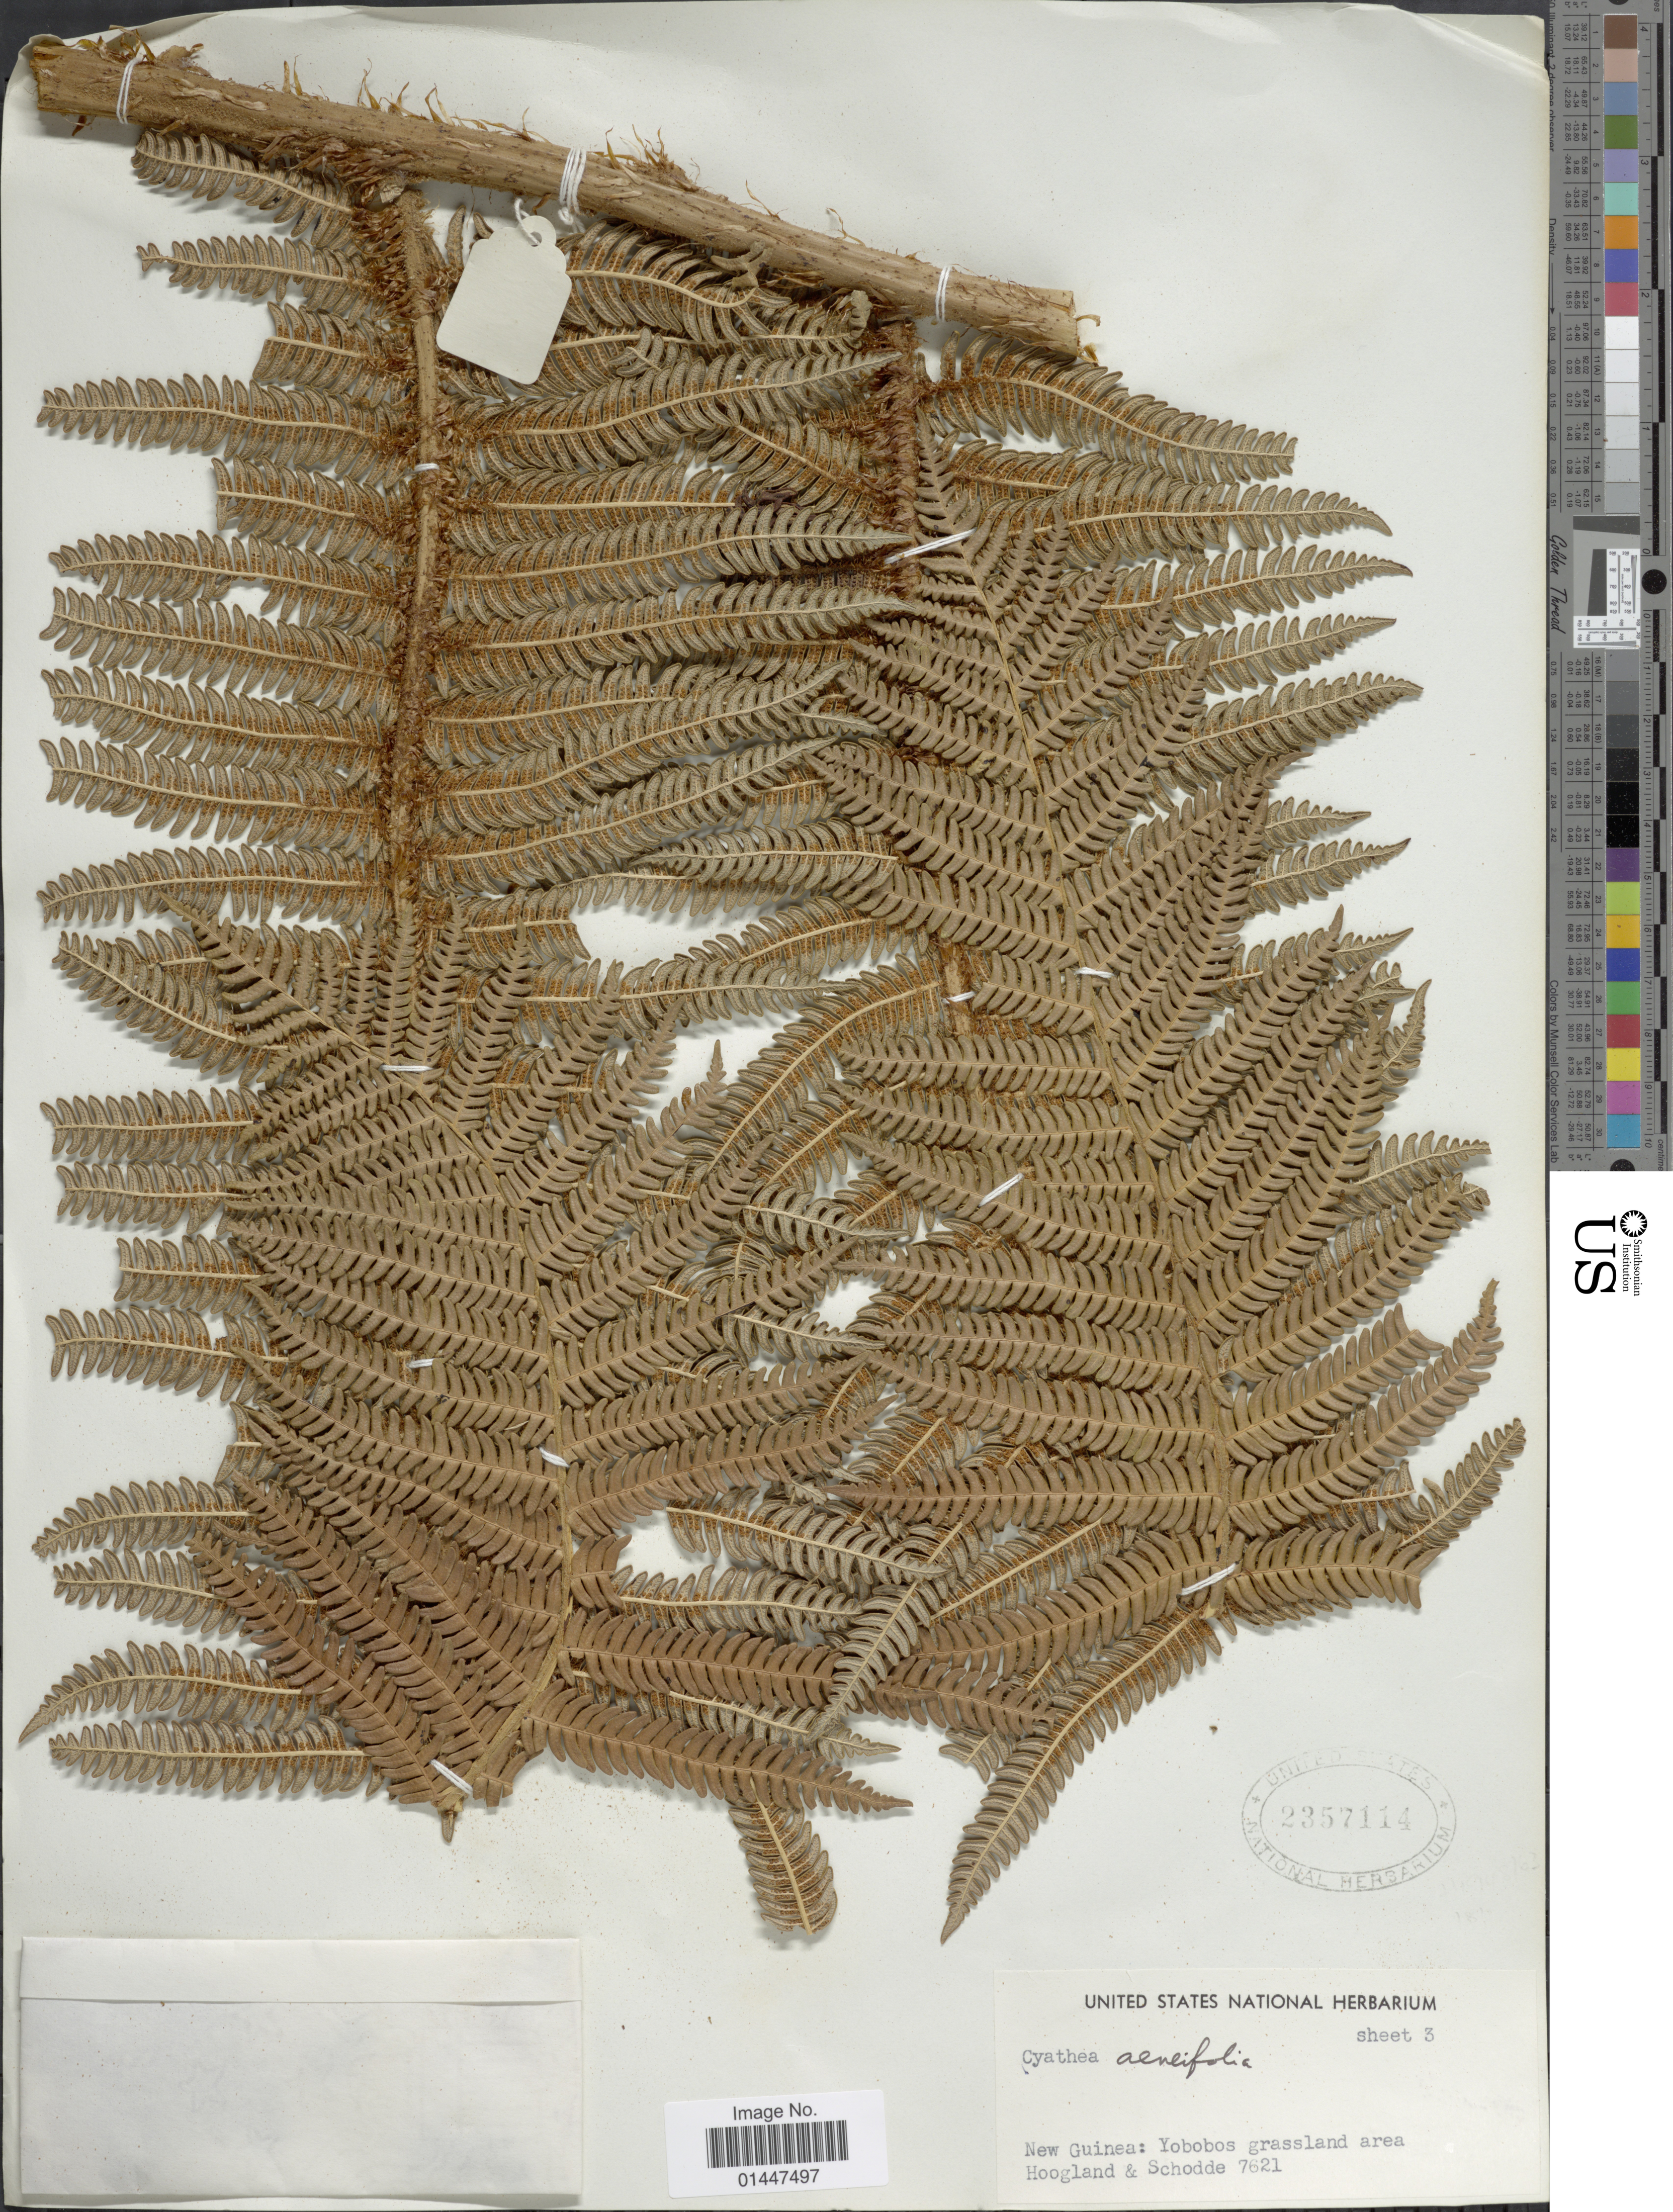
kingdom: Plantae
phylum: Tracheophyta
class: Polypodiopsida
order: Cyatheales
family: Cyatheaceae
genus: Sphaeropteris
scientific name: Sphaeropteris aeneifolia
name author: (Alderw.) R.M. Tryon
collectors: R. D. Hoogland & Schodde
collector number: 7621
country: Papua New Guinea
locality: New Guinea: Yobobos grassland area.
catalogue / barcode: US 2357114